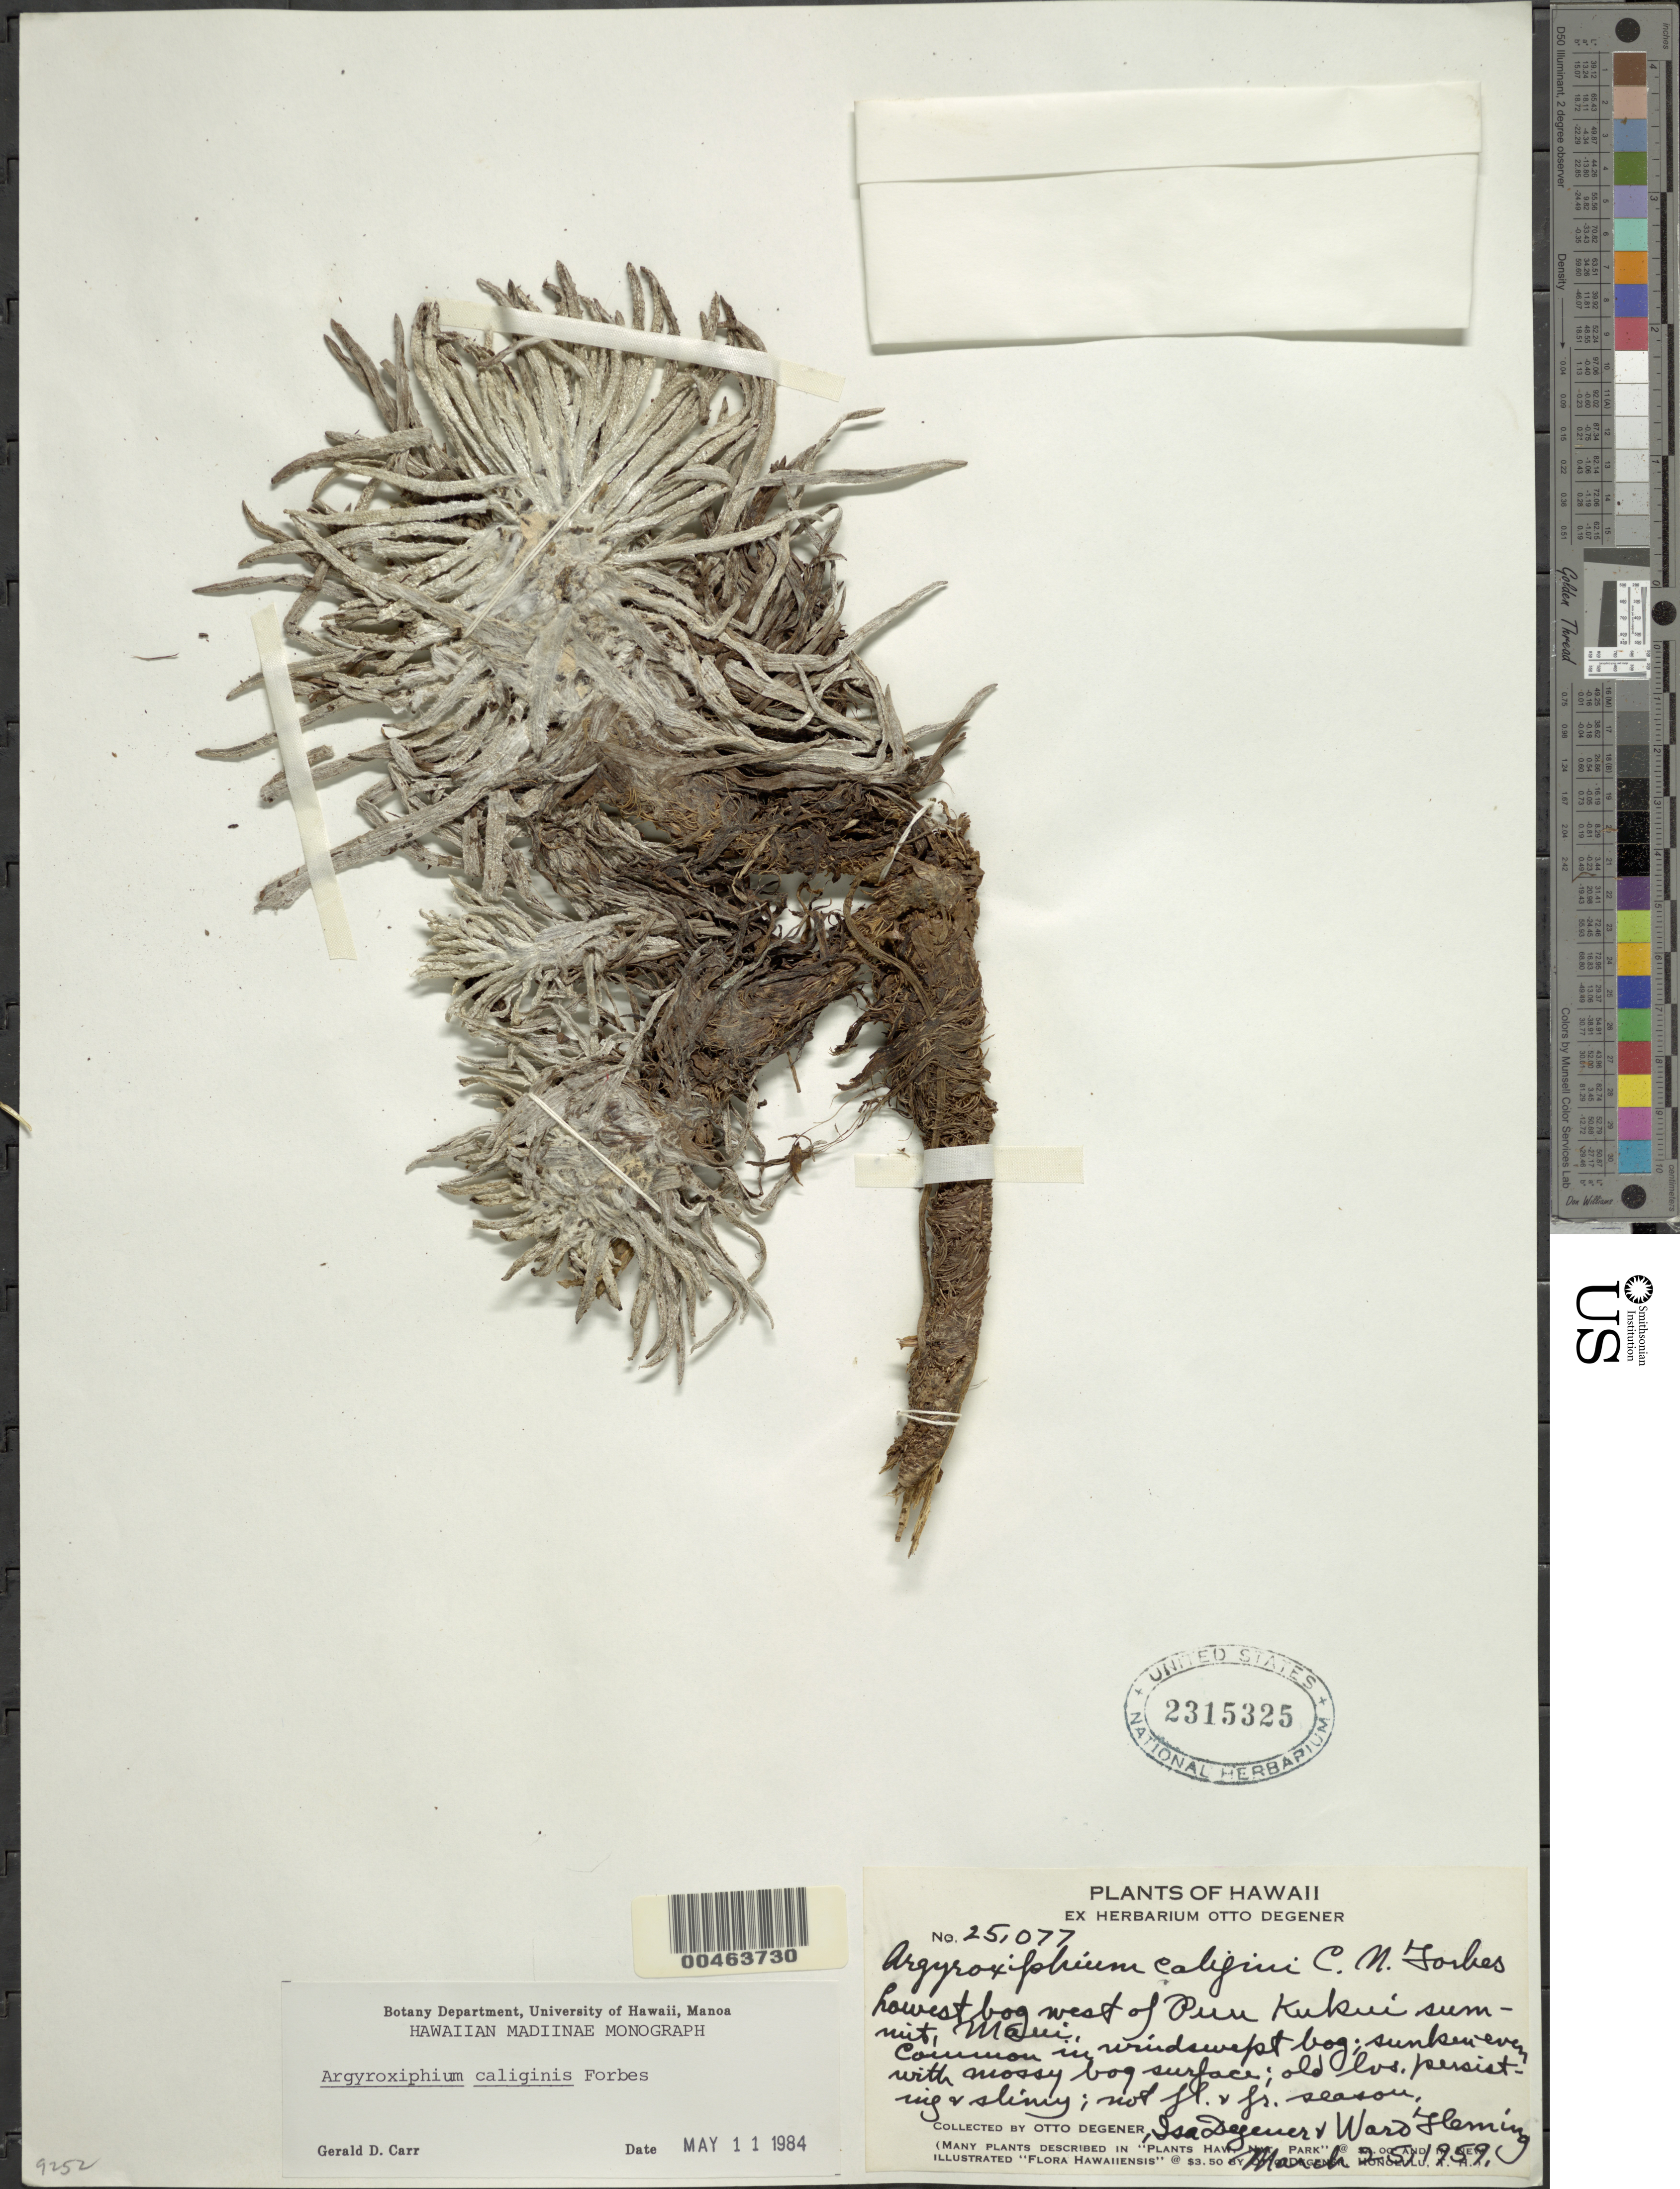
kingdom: Plantae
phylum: Tracheophyta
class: Magnoliopsida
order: Asterales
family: Asteraceae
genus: Argyroxiphium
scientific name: Argyroxiphium caliginis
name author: C.N. Forbes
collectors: O. Degener, I. Degener & W. Fleming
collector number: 25077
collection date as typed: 25 Mar 1959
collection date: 1959-03-25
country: United States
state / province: Hawaii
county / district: Maui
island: Maui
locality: Lowest bog west of Puu Kukui summit.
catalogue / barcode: US 2315325